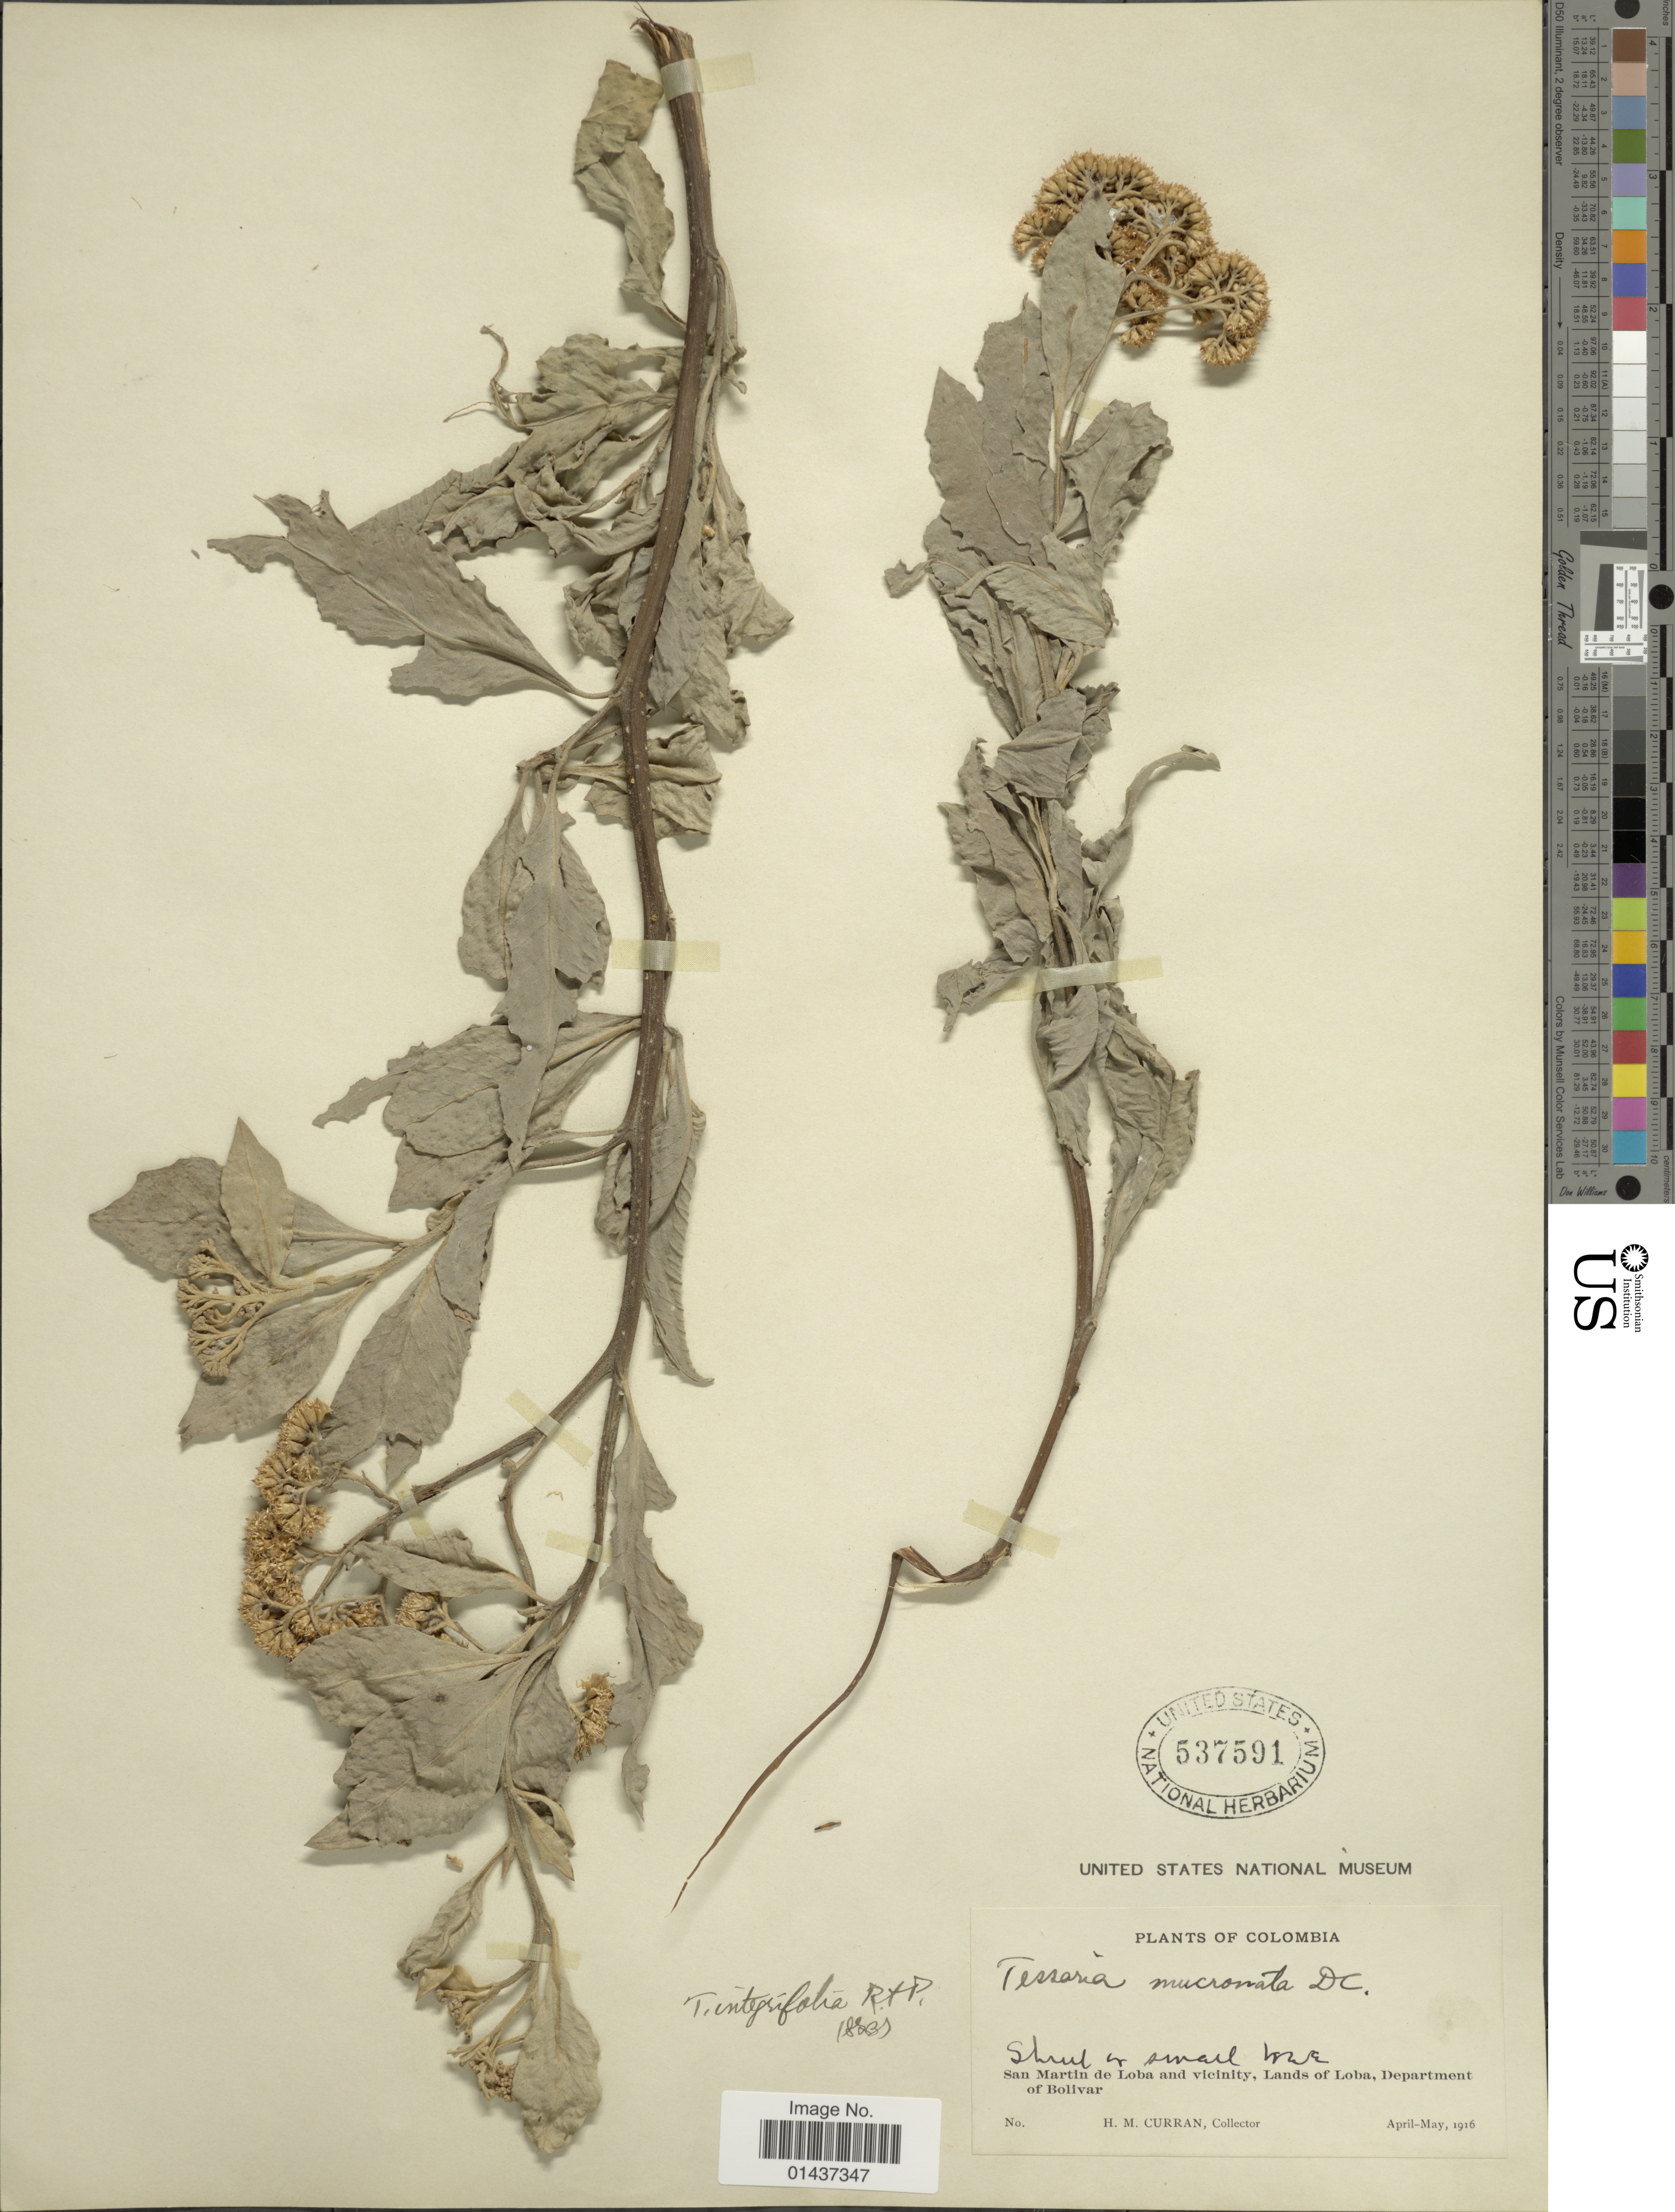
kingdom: Plantae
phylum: Tracheophyta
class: Magnoliopsida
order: Asterales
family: Asteraceae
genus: Tessaria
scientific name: Tessaria integrifolia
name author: Ruiz & Pav.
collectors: H. M. Curran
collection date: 1916-04/1916-05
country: Colombia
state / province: Bolívar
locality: San martin de Loba and vicinity, Lands of Loba, Department of Bolivar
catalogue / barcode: US 537591